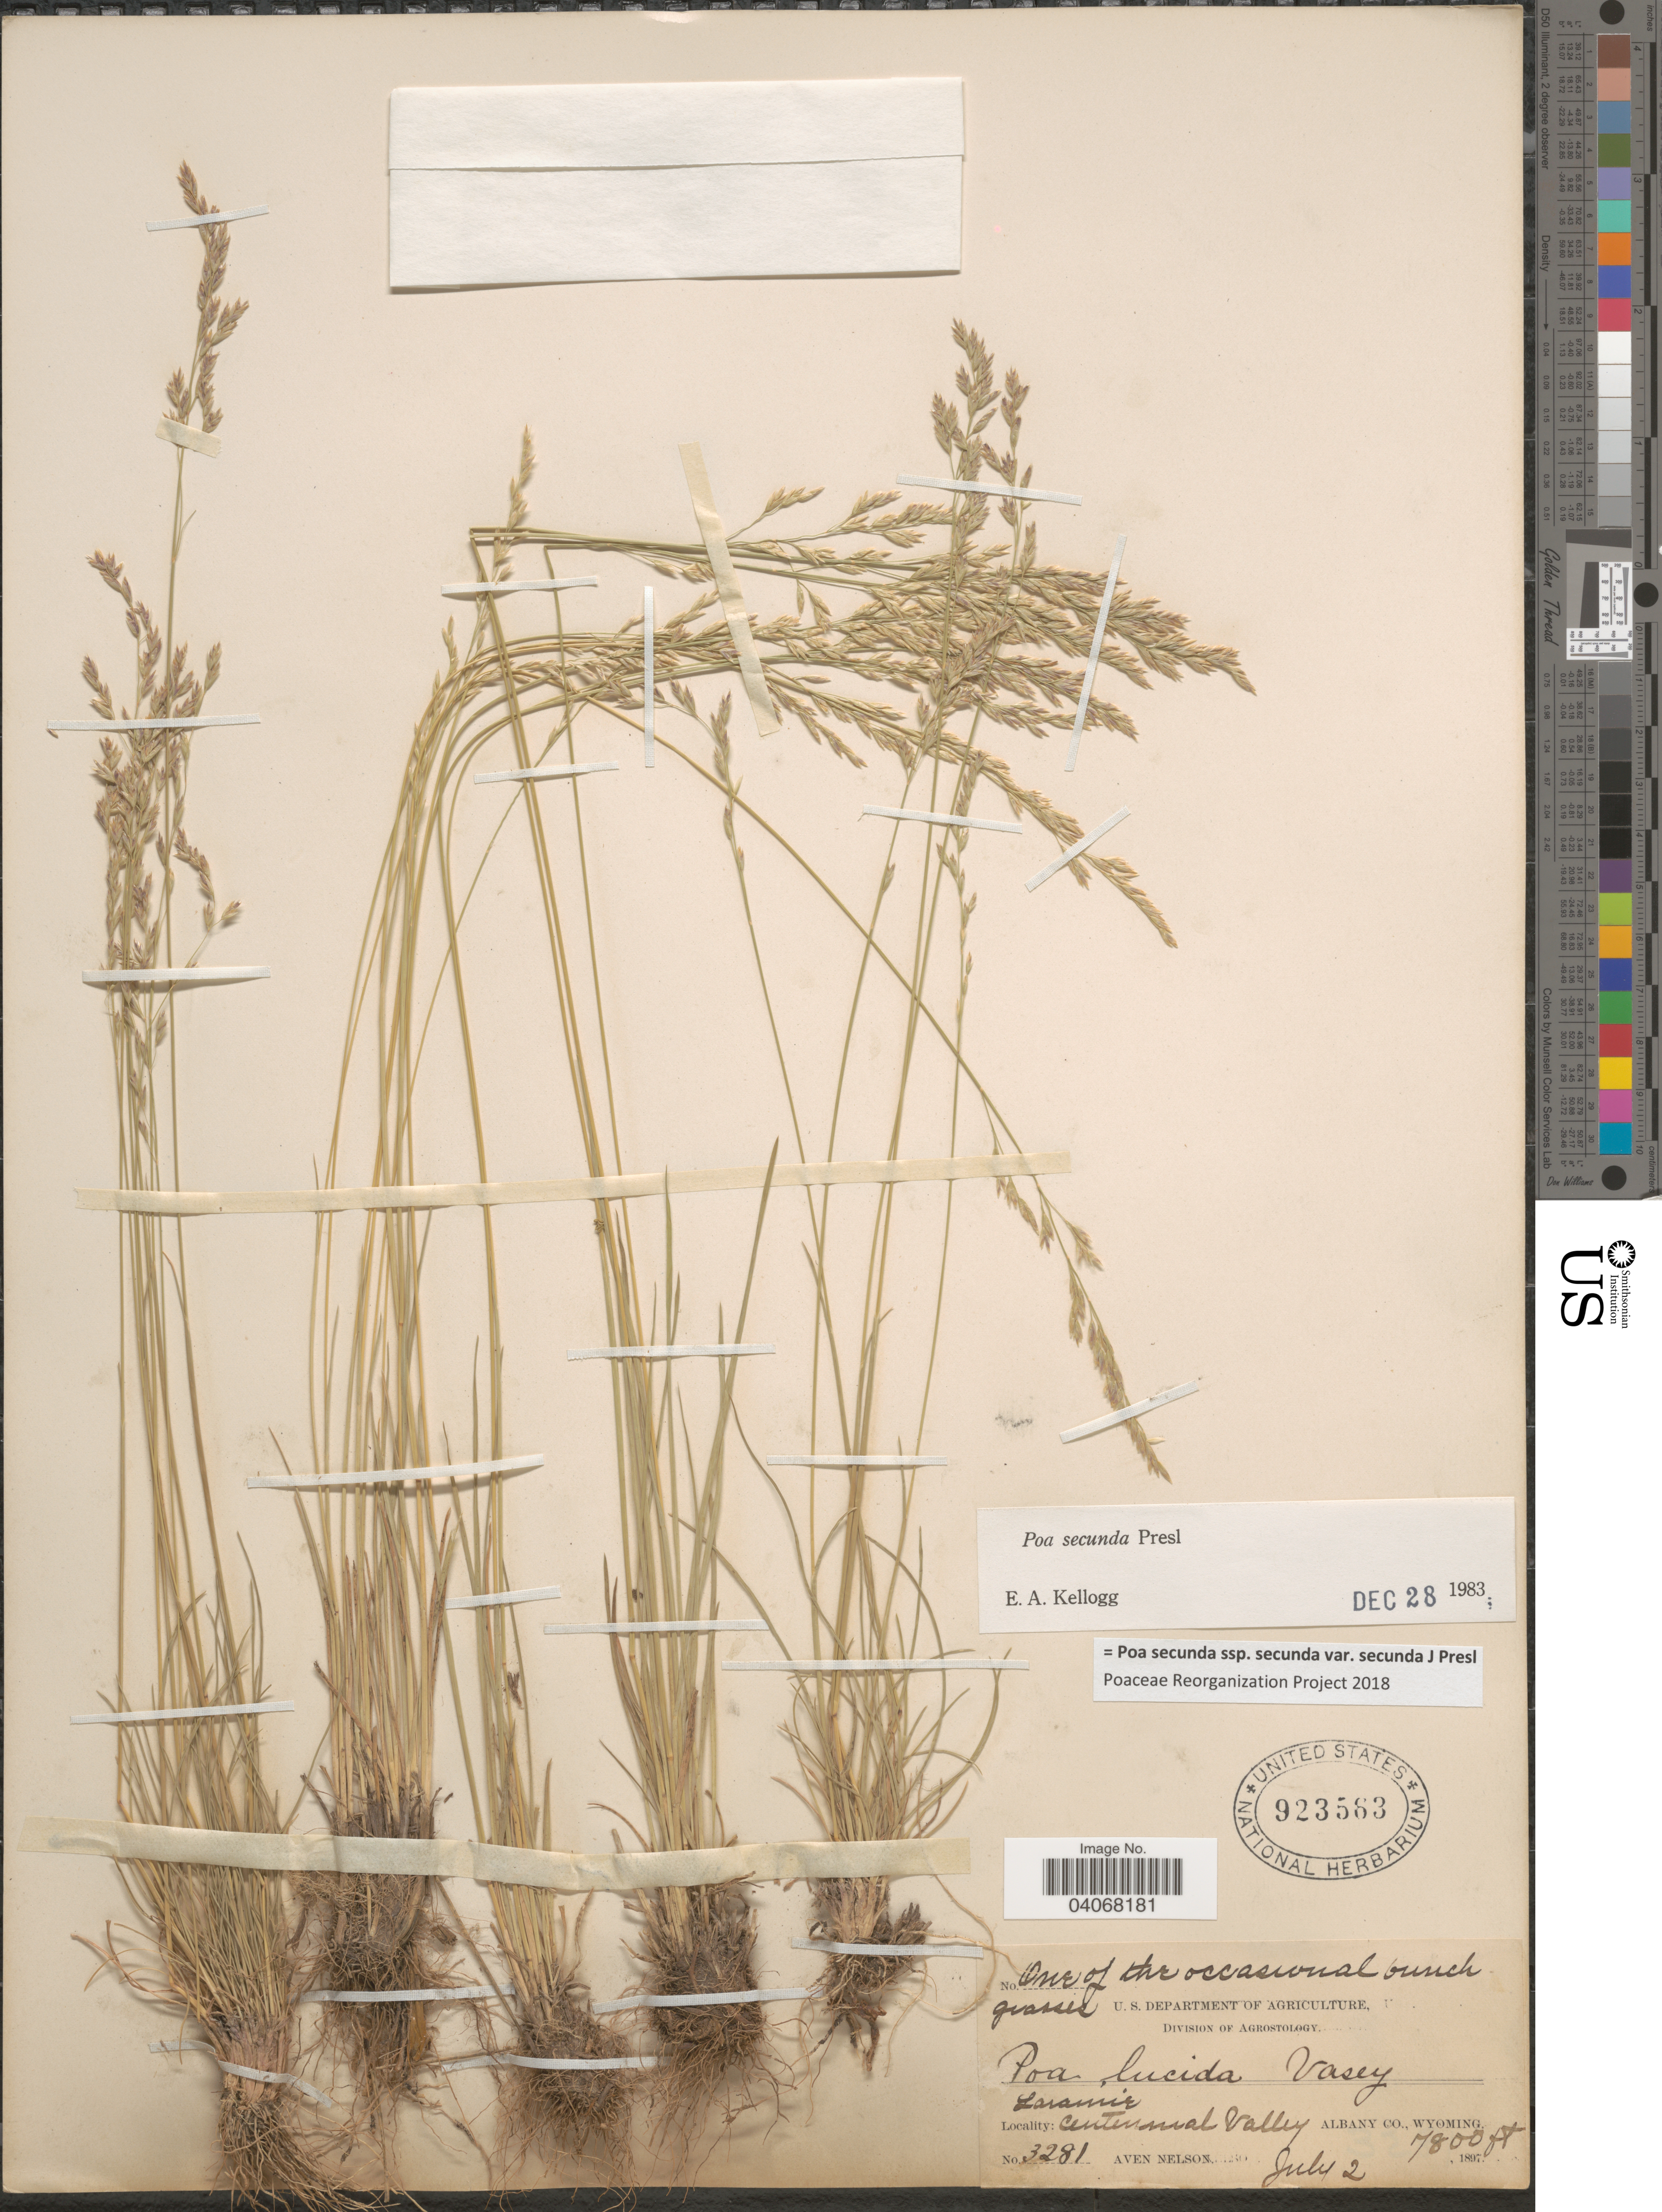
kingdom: Plantae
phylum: Tracheophyta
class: Liliopsida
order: Poales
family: Poaceae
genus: Poa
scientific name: Poa secunda subsp. secunda var. secunda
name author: J. Presl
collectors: A. Nelson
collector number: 3281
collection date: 1897-07-02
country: United States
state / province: Wyoming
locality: Laramie. Centennial Valley. Albany Co.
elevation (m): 2377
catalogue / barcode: US 923563